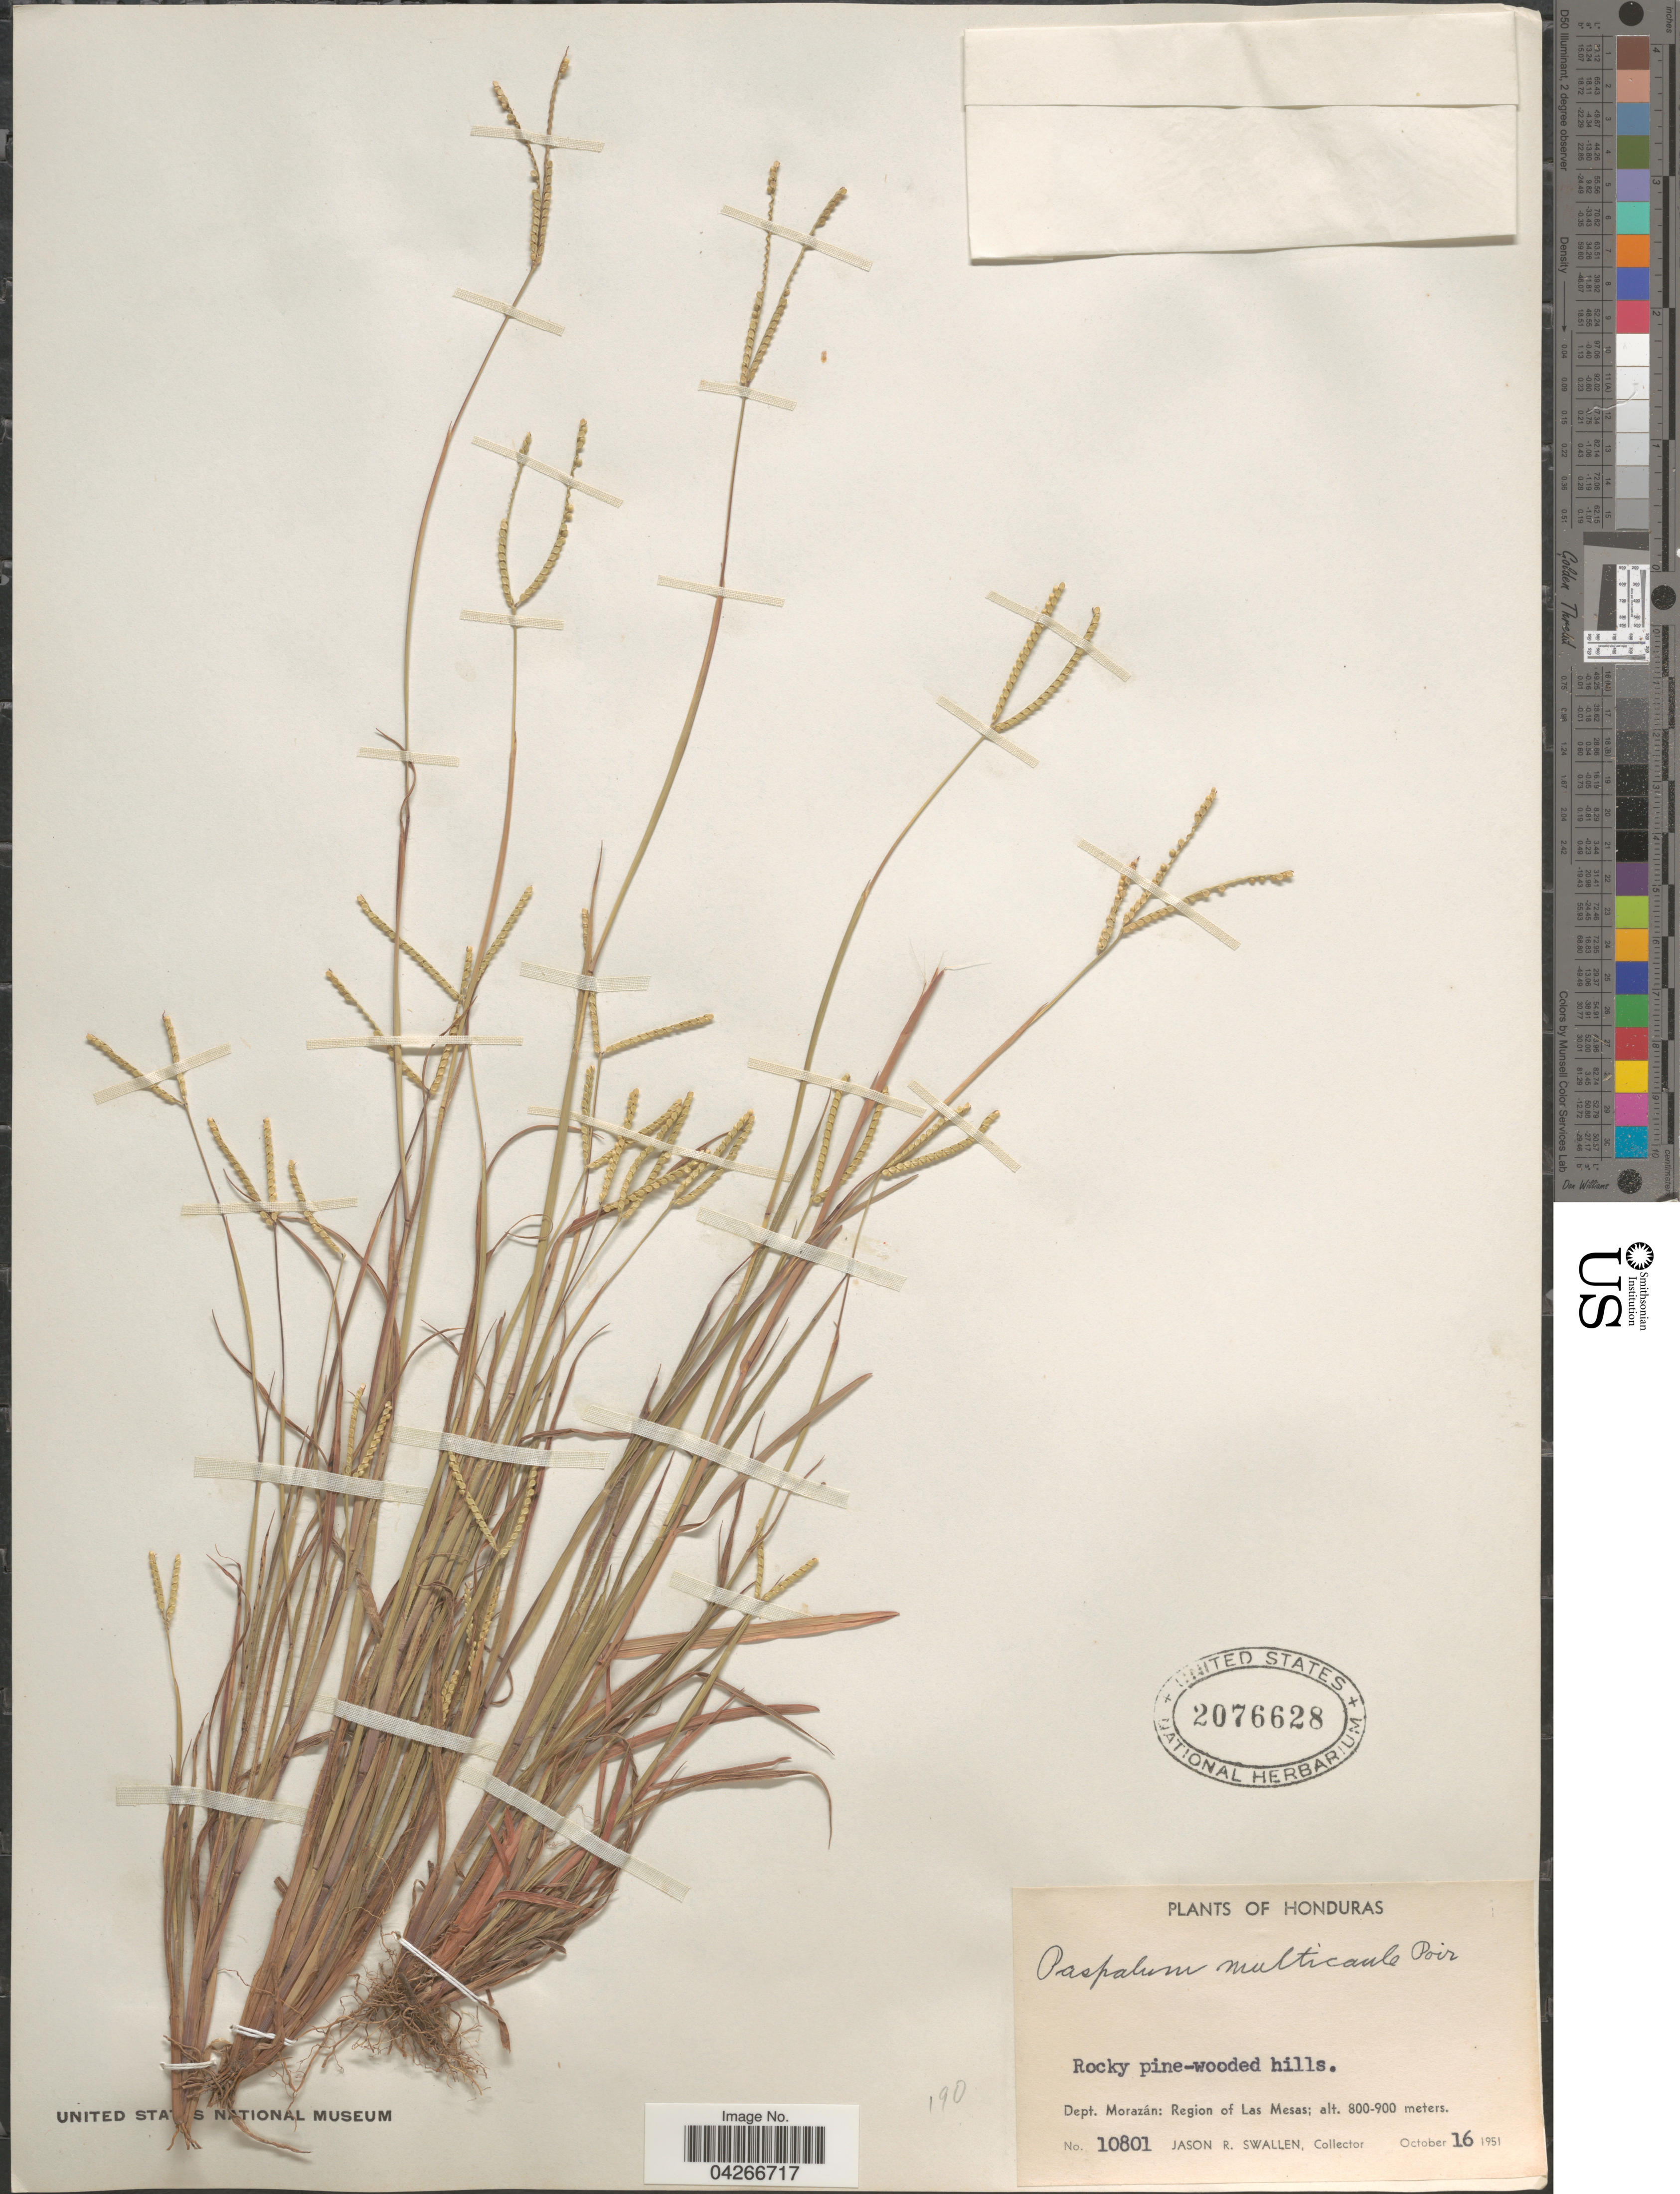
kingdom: Plantae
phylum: Tracheophyta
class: Liliopsida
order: Poales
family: Poaceae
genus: Paspalum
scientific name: Paspalum multicaule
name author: Poir. in Lam.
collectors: J. R. Swallen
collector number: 10801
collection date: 1951-10-16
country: Honduras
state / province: Fco. Morazán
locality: Dept. Morazán: Region of Las Mesas.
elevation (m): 800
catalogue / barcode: US 2076628